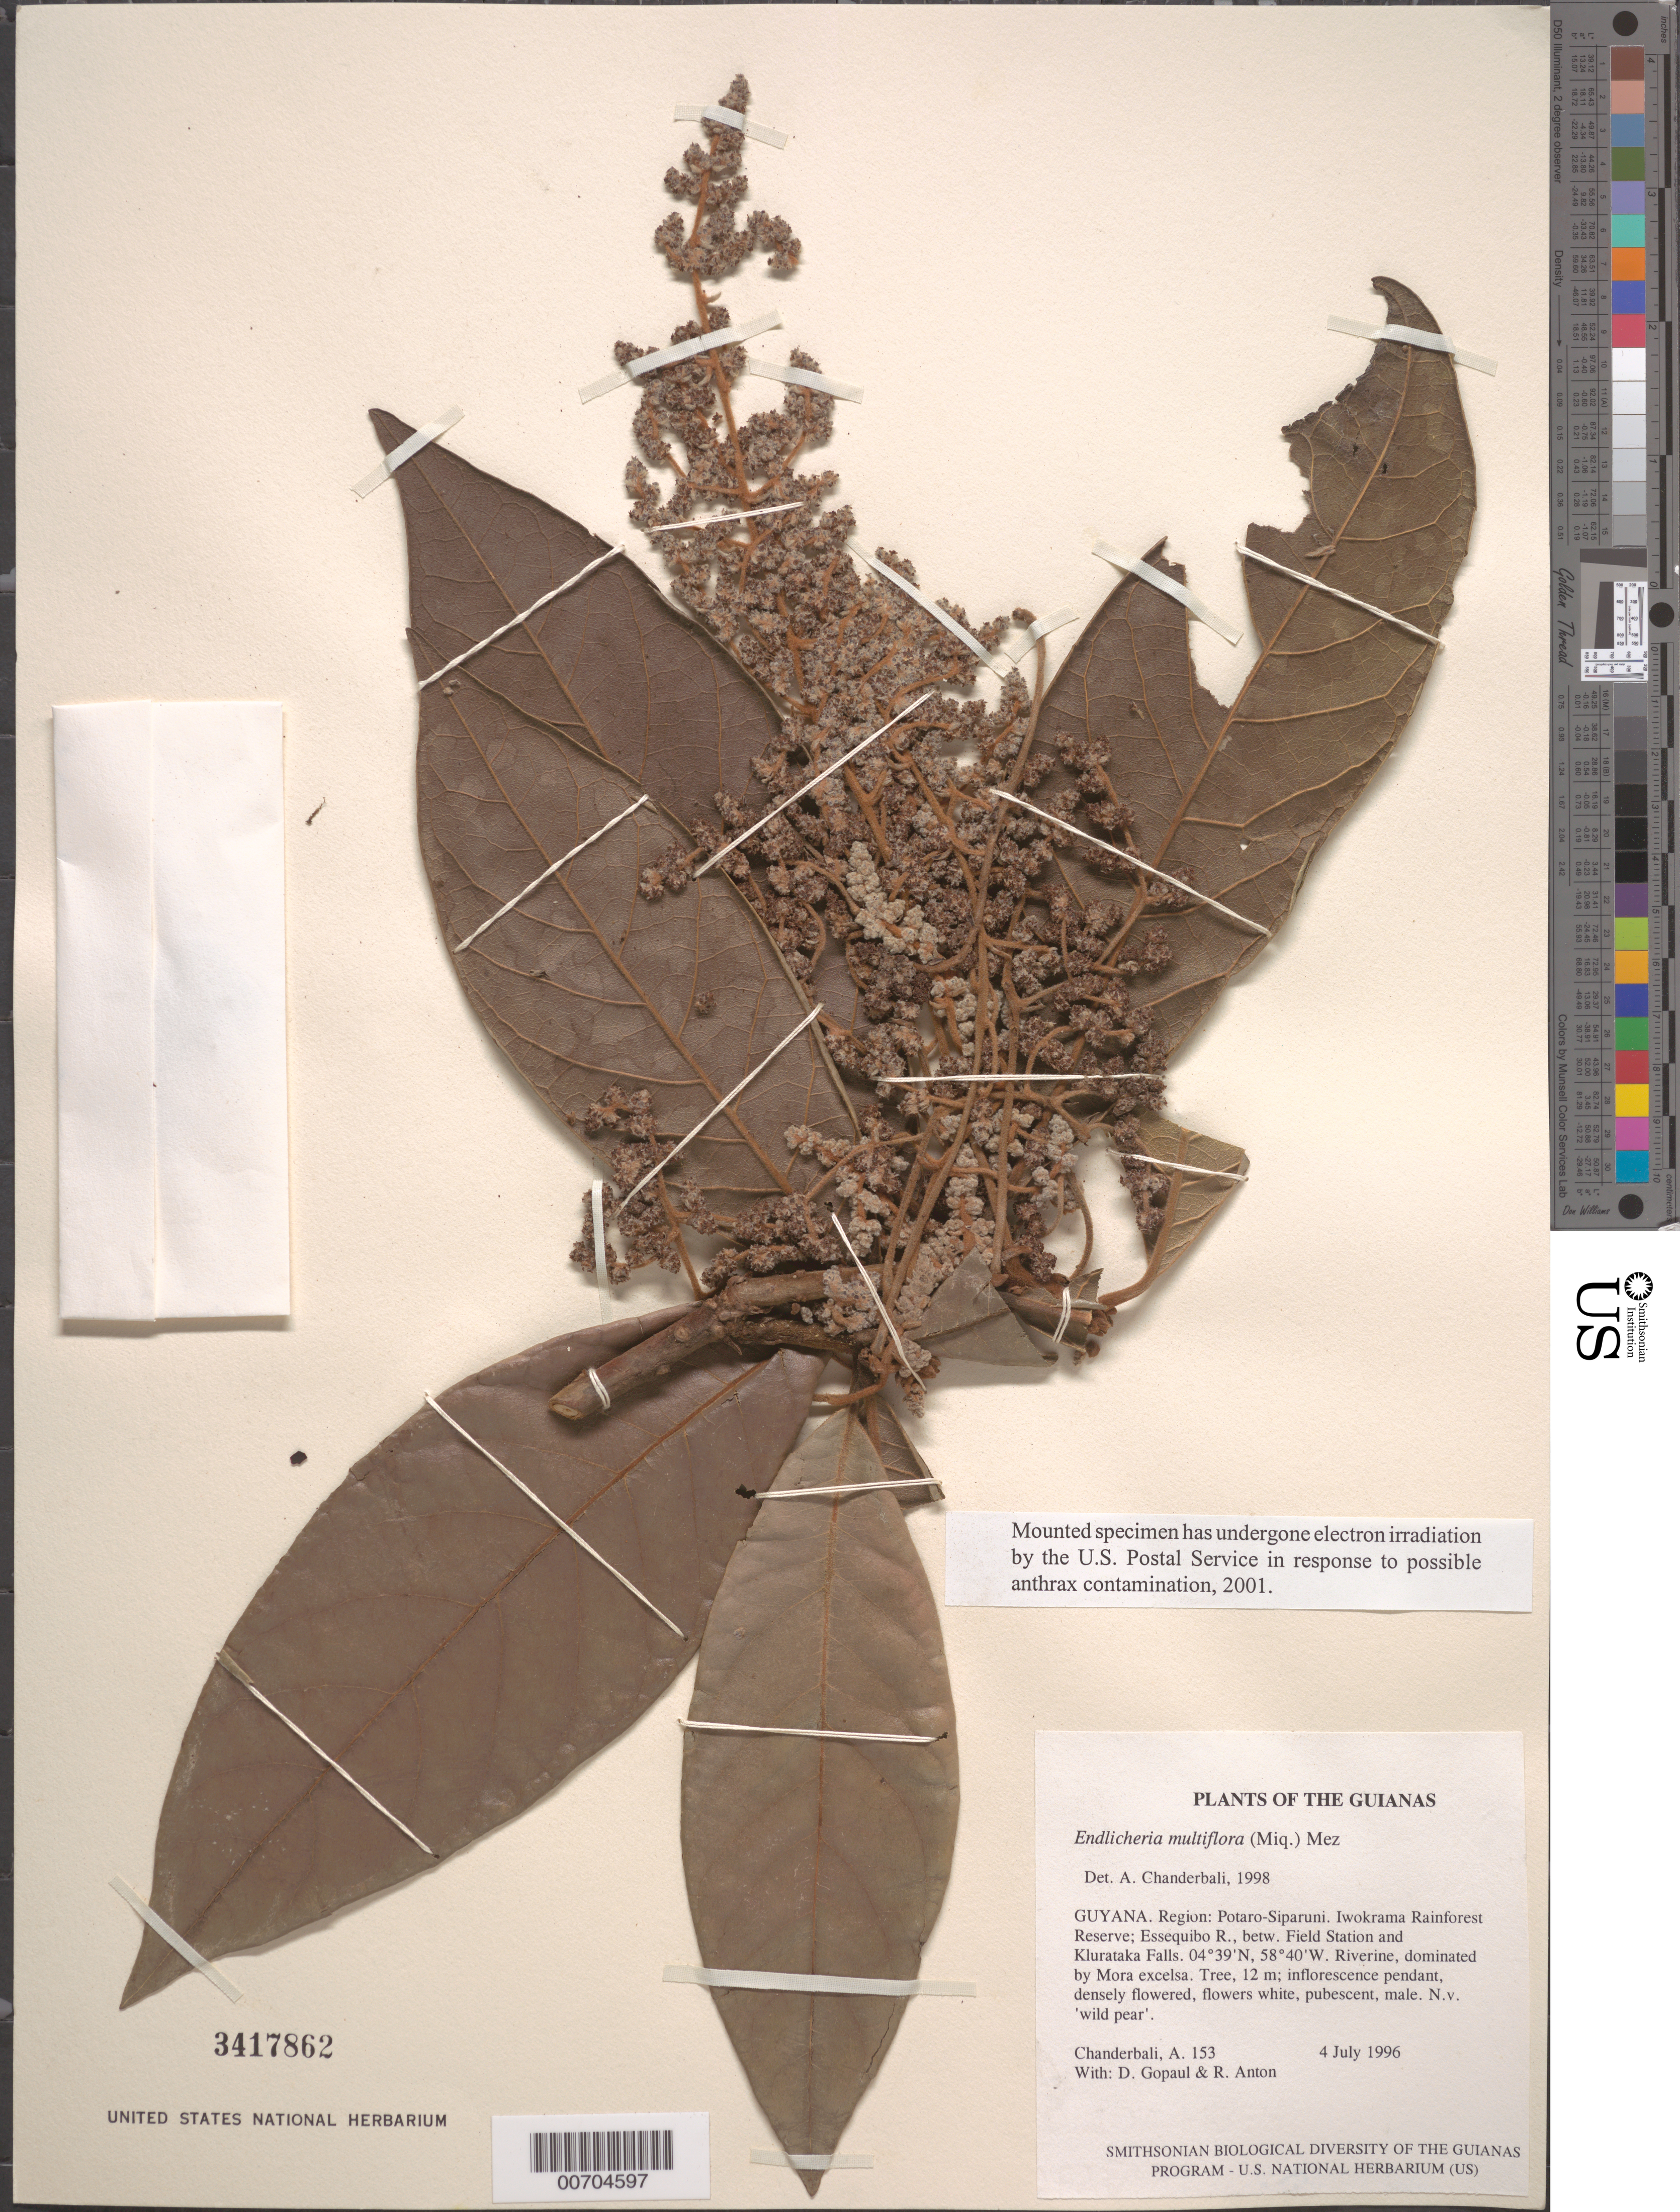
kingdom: Plantae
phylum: Tracheophyta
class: Magnoliopsida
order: Laurales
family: Lauraceae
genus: Endlicheria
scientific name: Endlicheria mulitflora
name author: (Micx.) Mez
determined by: Chanderbali, Andre Shashi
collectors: A. S. Chanderbali, D. Gopaul & R. Anton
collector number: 153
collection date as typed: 4 July 1996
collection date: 1996-07-04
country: Guyana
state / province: Potaro-Siparuni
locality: Iwokrama Rainforest Reserve; Essequibo R., betw. Field Station and Klurataka Falls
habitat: Riverine, dominated by Mora excelsa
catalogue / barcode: US 3417862